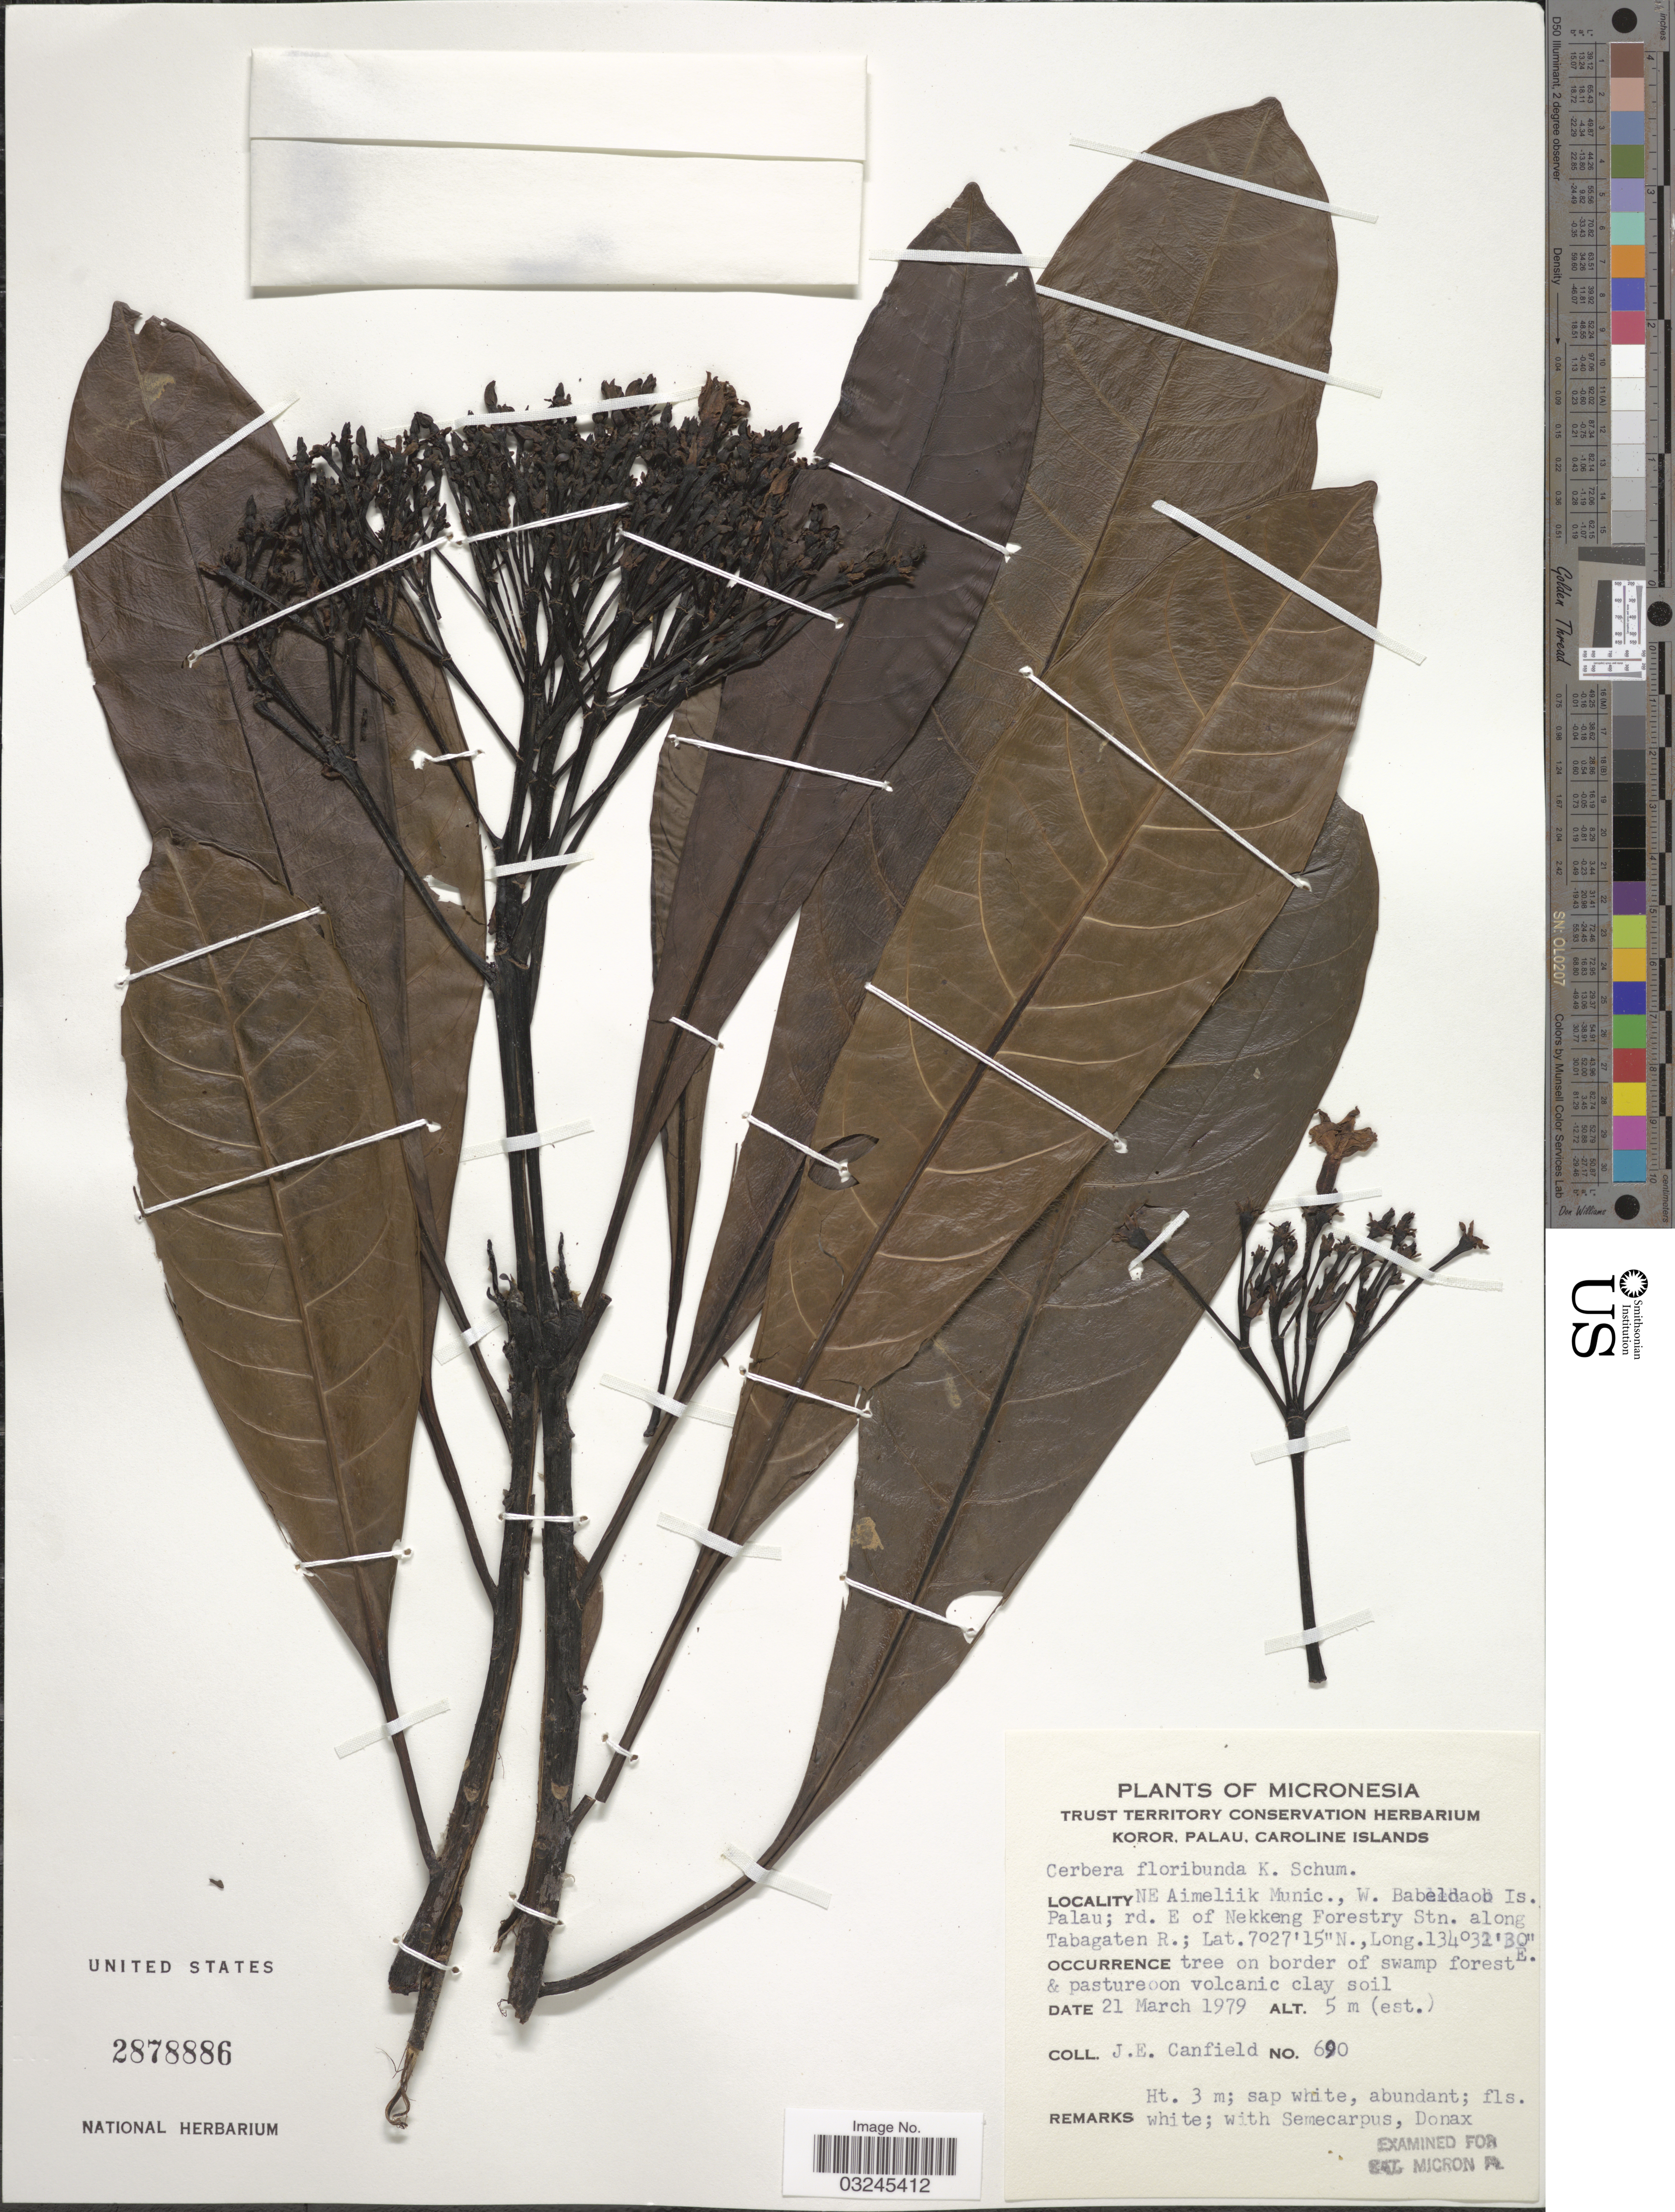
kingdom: Plantae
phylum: Tracheophyta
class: Magnoliopsida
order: Gentianales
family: Apocynaceae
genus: Cerbera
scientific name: Cerbera floribunda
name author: K. Schum.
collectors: J. E. Canfield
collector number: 690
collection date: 1979-03-21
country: Palau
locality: Micronesia. NE Aimeliik Munic., W. Babeldaob Is. Palau; rd. E of Nekkeng Forestry Stn. along Tabagaten R.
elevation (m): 5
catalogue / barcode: US 2878886